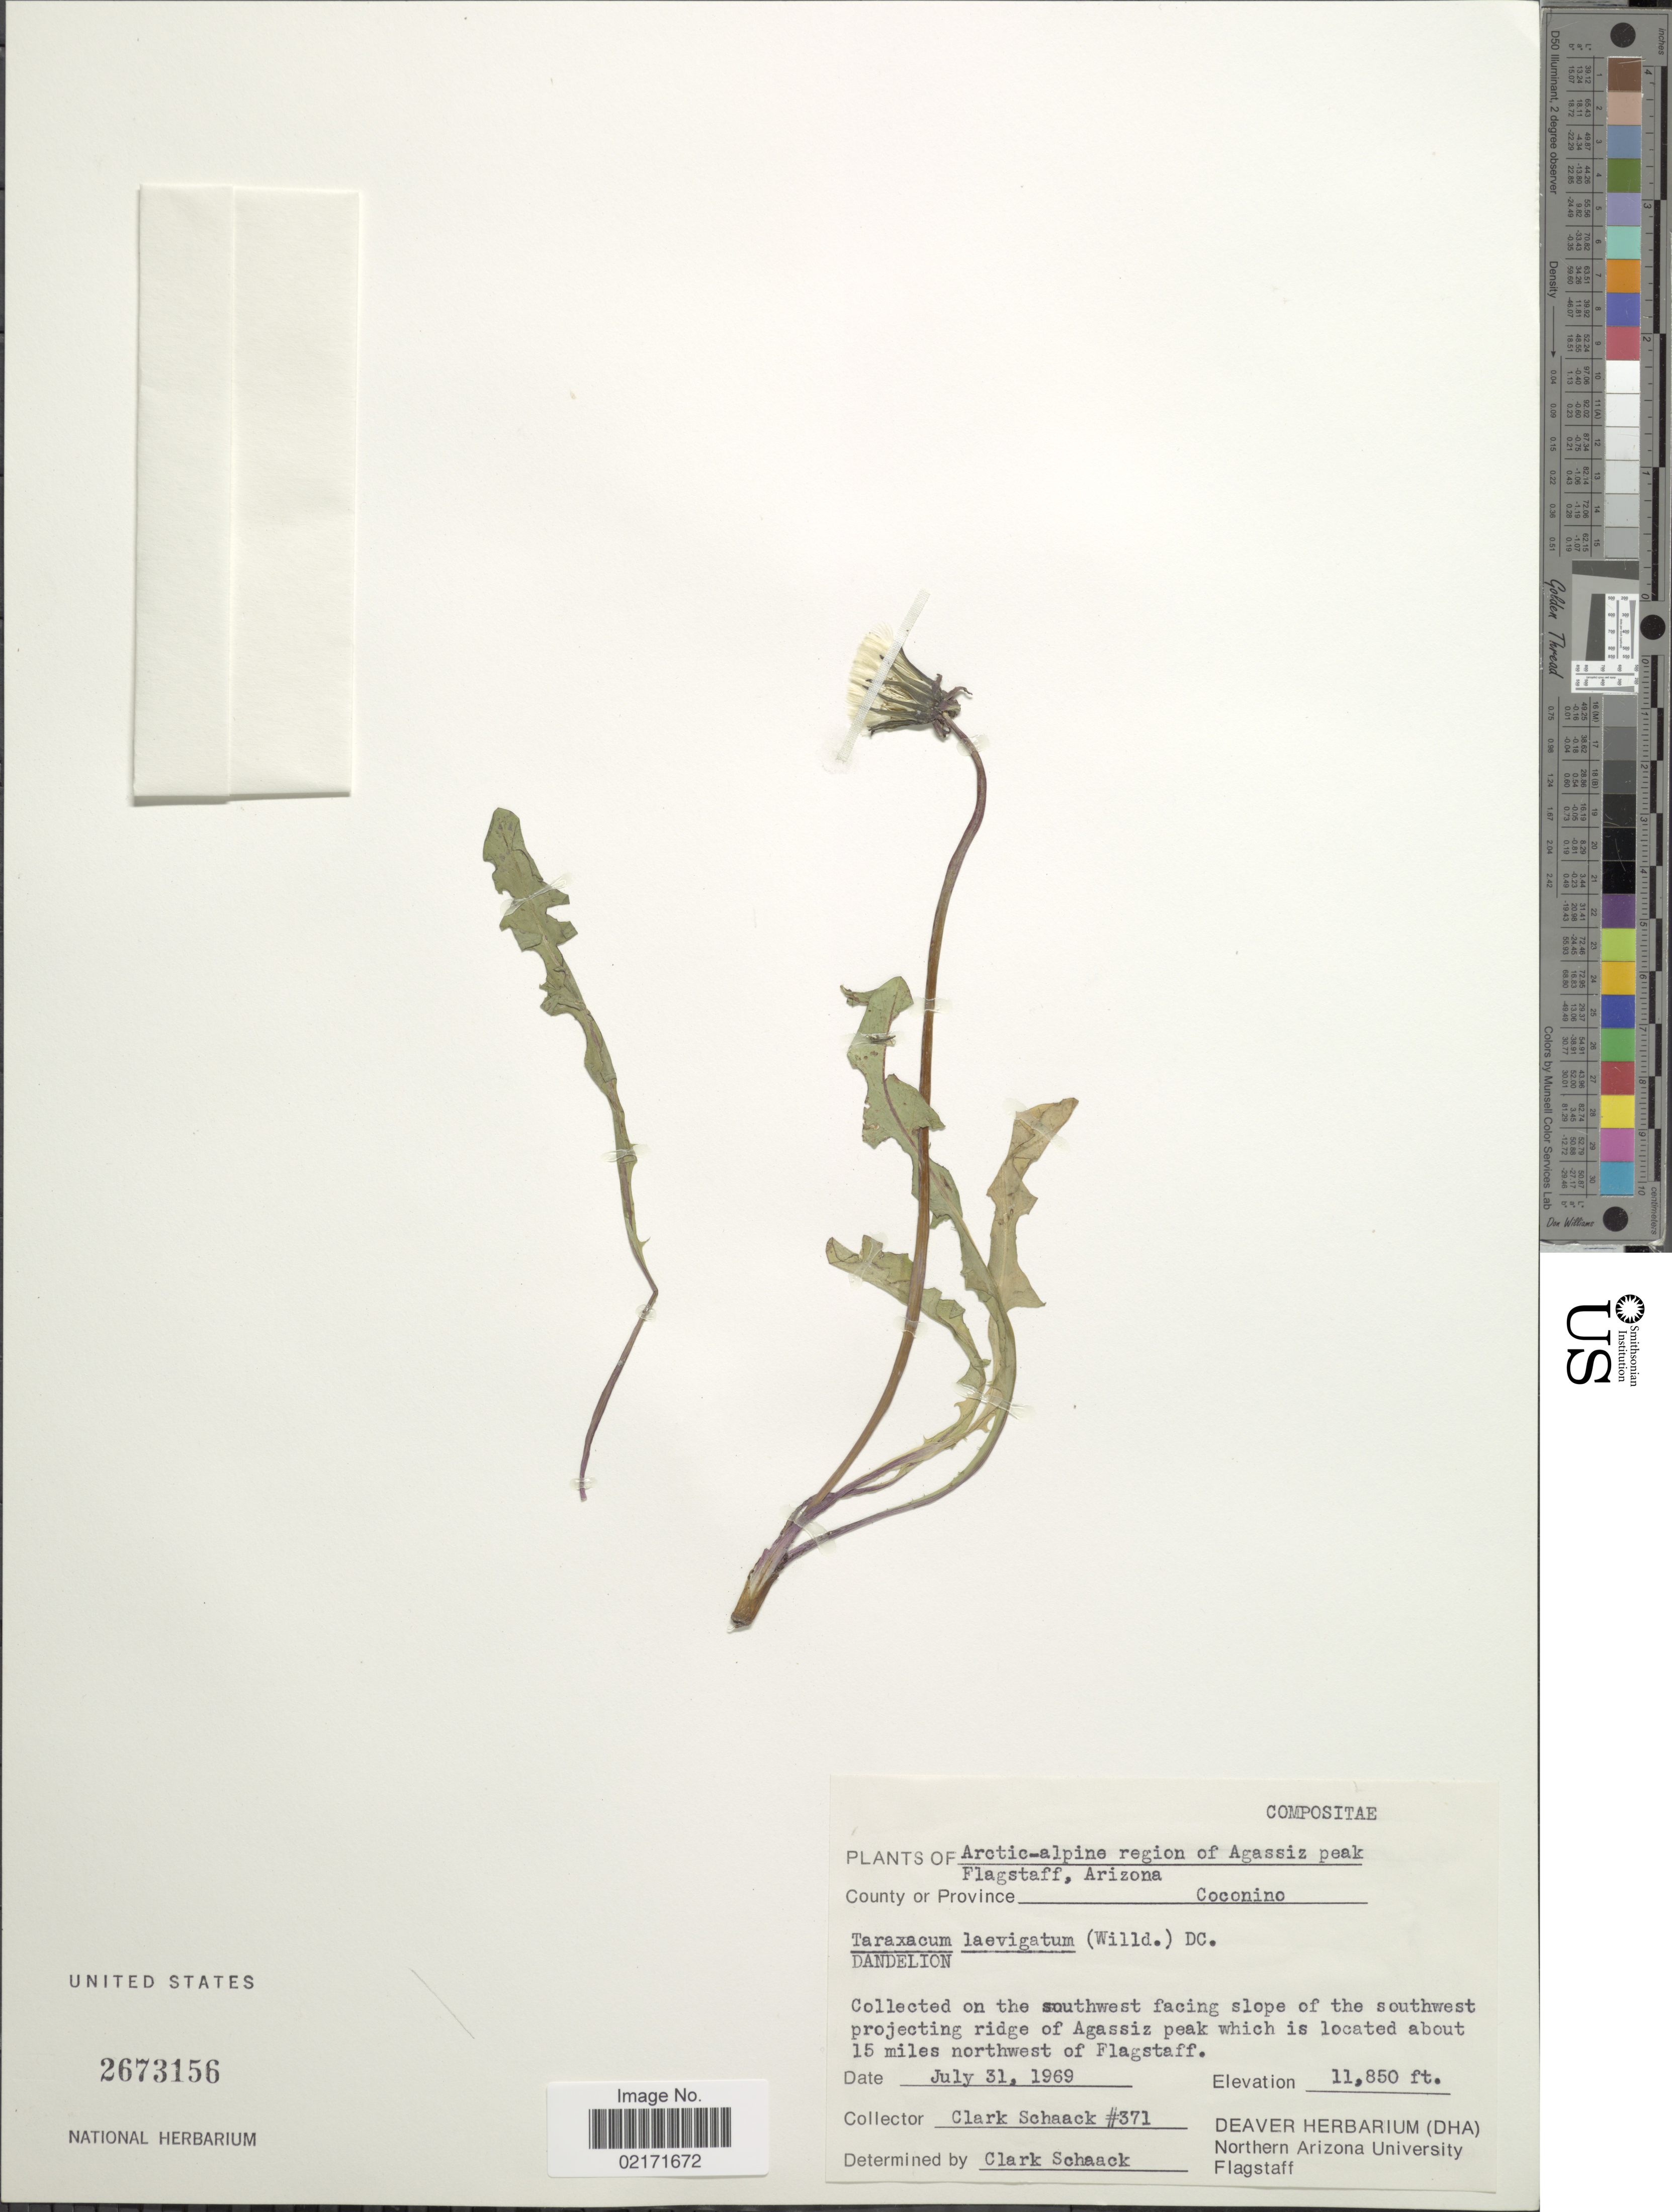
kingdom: Plantae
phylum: Tracheophyta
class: Magnoliopsida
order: Asterales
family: Asteraceae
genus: Taraxacum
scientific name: Taraxacum erythrospermum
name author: Andrz. ex Besser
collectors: C. G. Schaack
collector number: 371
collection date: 1969-07-31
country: United States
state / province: Arizona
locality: Arctic-alpine region of Agassiz peak Flagstaff, Arizona. County or Province Coconino. Collected on the southwest facing slope of the southwest projecting ridge of Agassiz peak which is located about 15 miles northwest of Flagstaff.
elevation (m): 3612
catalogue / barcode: US 2673156